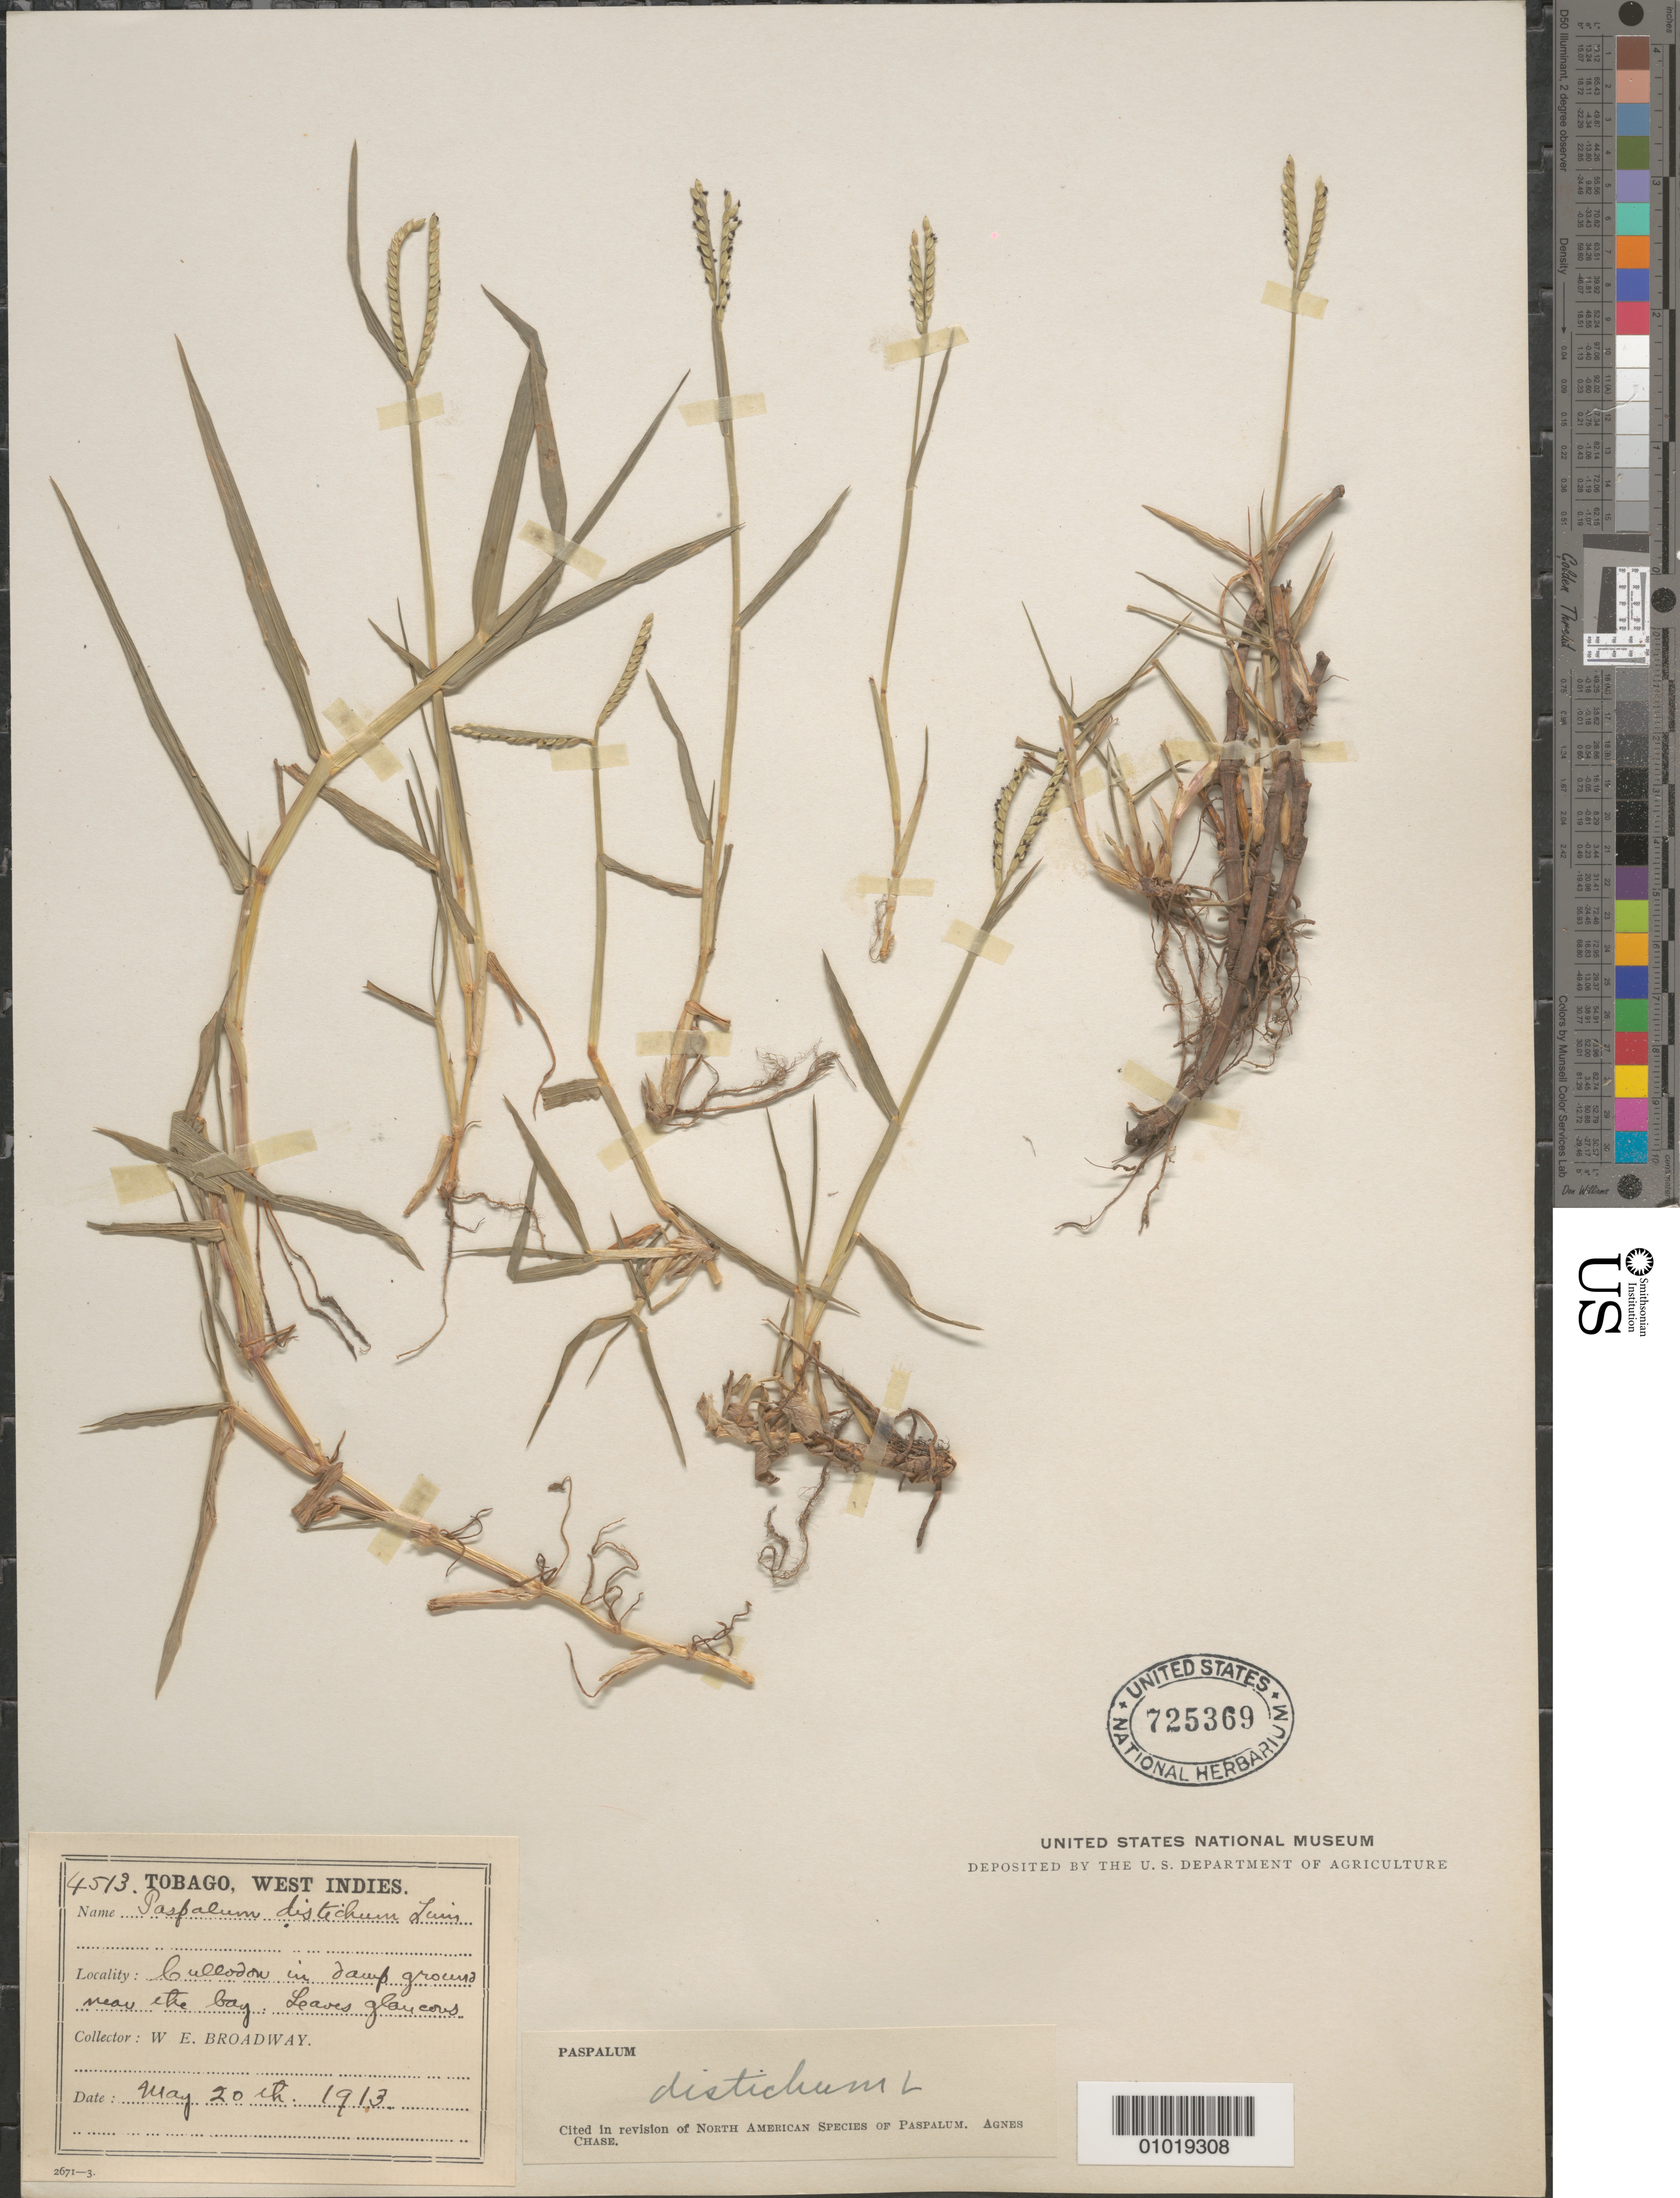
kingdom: Plantae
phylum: Tracheophyta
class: Liliopsida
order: Poales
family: Poaceae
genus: Paspalum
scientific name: Paspalum distichum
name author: L.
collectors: W. E. Broadway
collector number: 4513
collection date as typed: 20 May 1913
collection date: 1913-05-20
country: Trinidad and Tobago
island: Tobago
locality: Cullodon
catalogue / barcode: US 725369